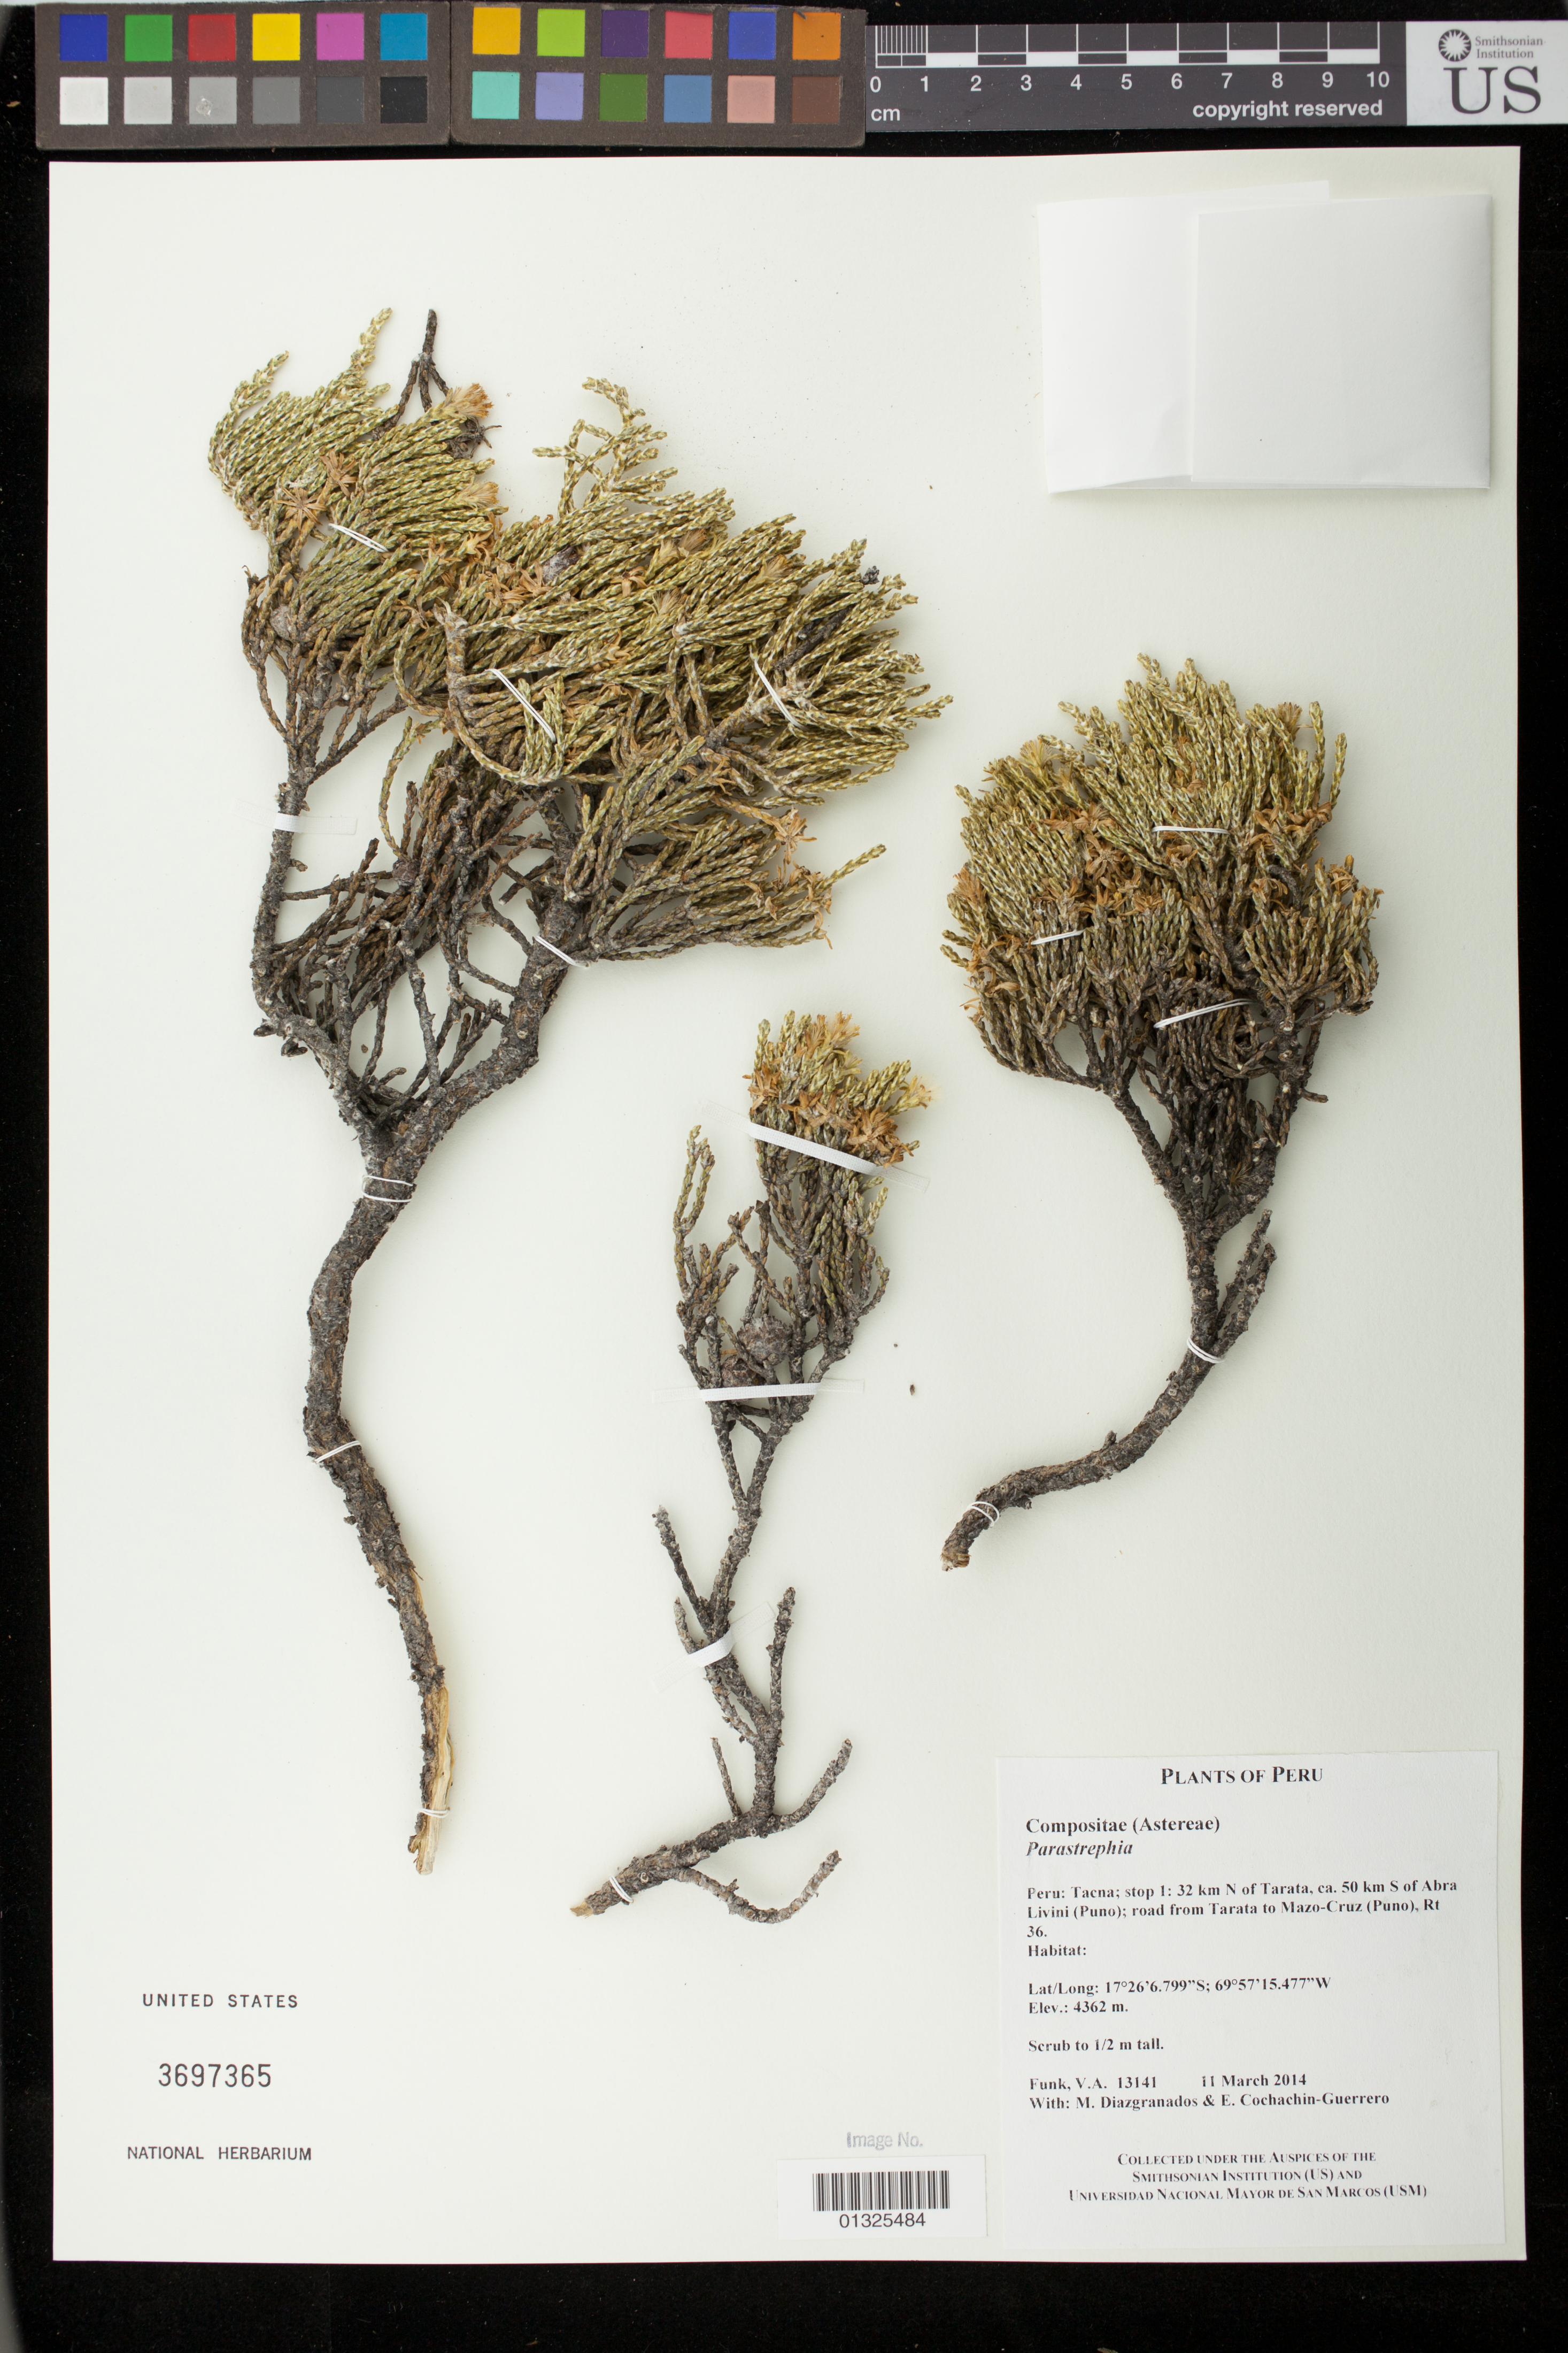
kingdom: Plantae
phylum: Tracheophyta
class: Magnoliopsida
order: Asterales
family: Asteraceae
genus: Parastrephia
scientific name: Parastrephia sp.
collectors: M. Diazgranados C. & E. Cochachin Guerrero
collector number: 13141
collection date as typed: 11 March 2014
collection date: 2014-03-11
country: Peru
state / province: Tacna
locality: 32 km N of Tarata, ca. 50 km S of Abra Livini (Puno); road from Tarata to Mazo-Cruz (Puno), RT36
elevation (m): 4362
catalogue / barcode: US 3697365